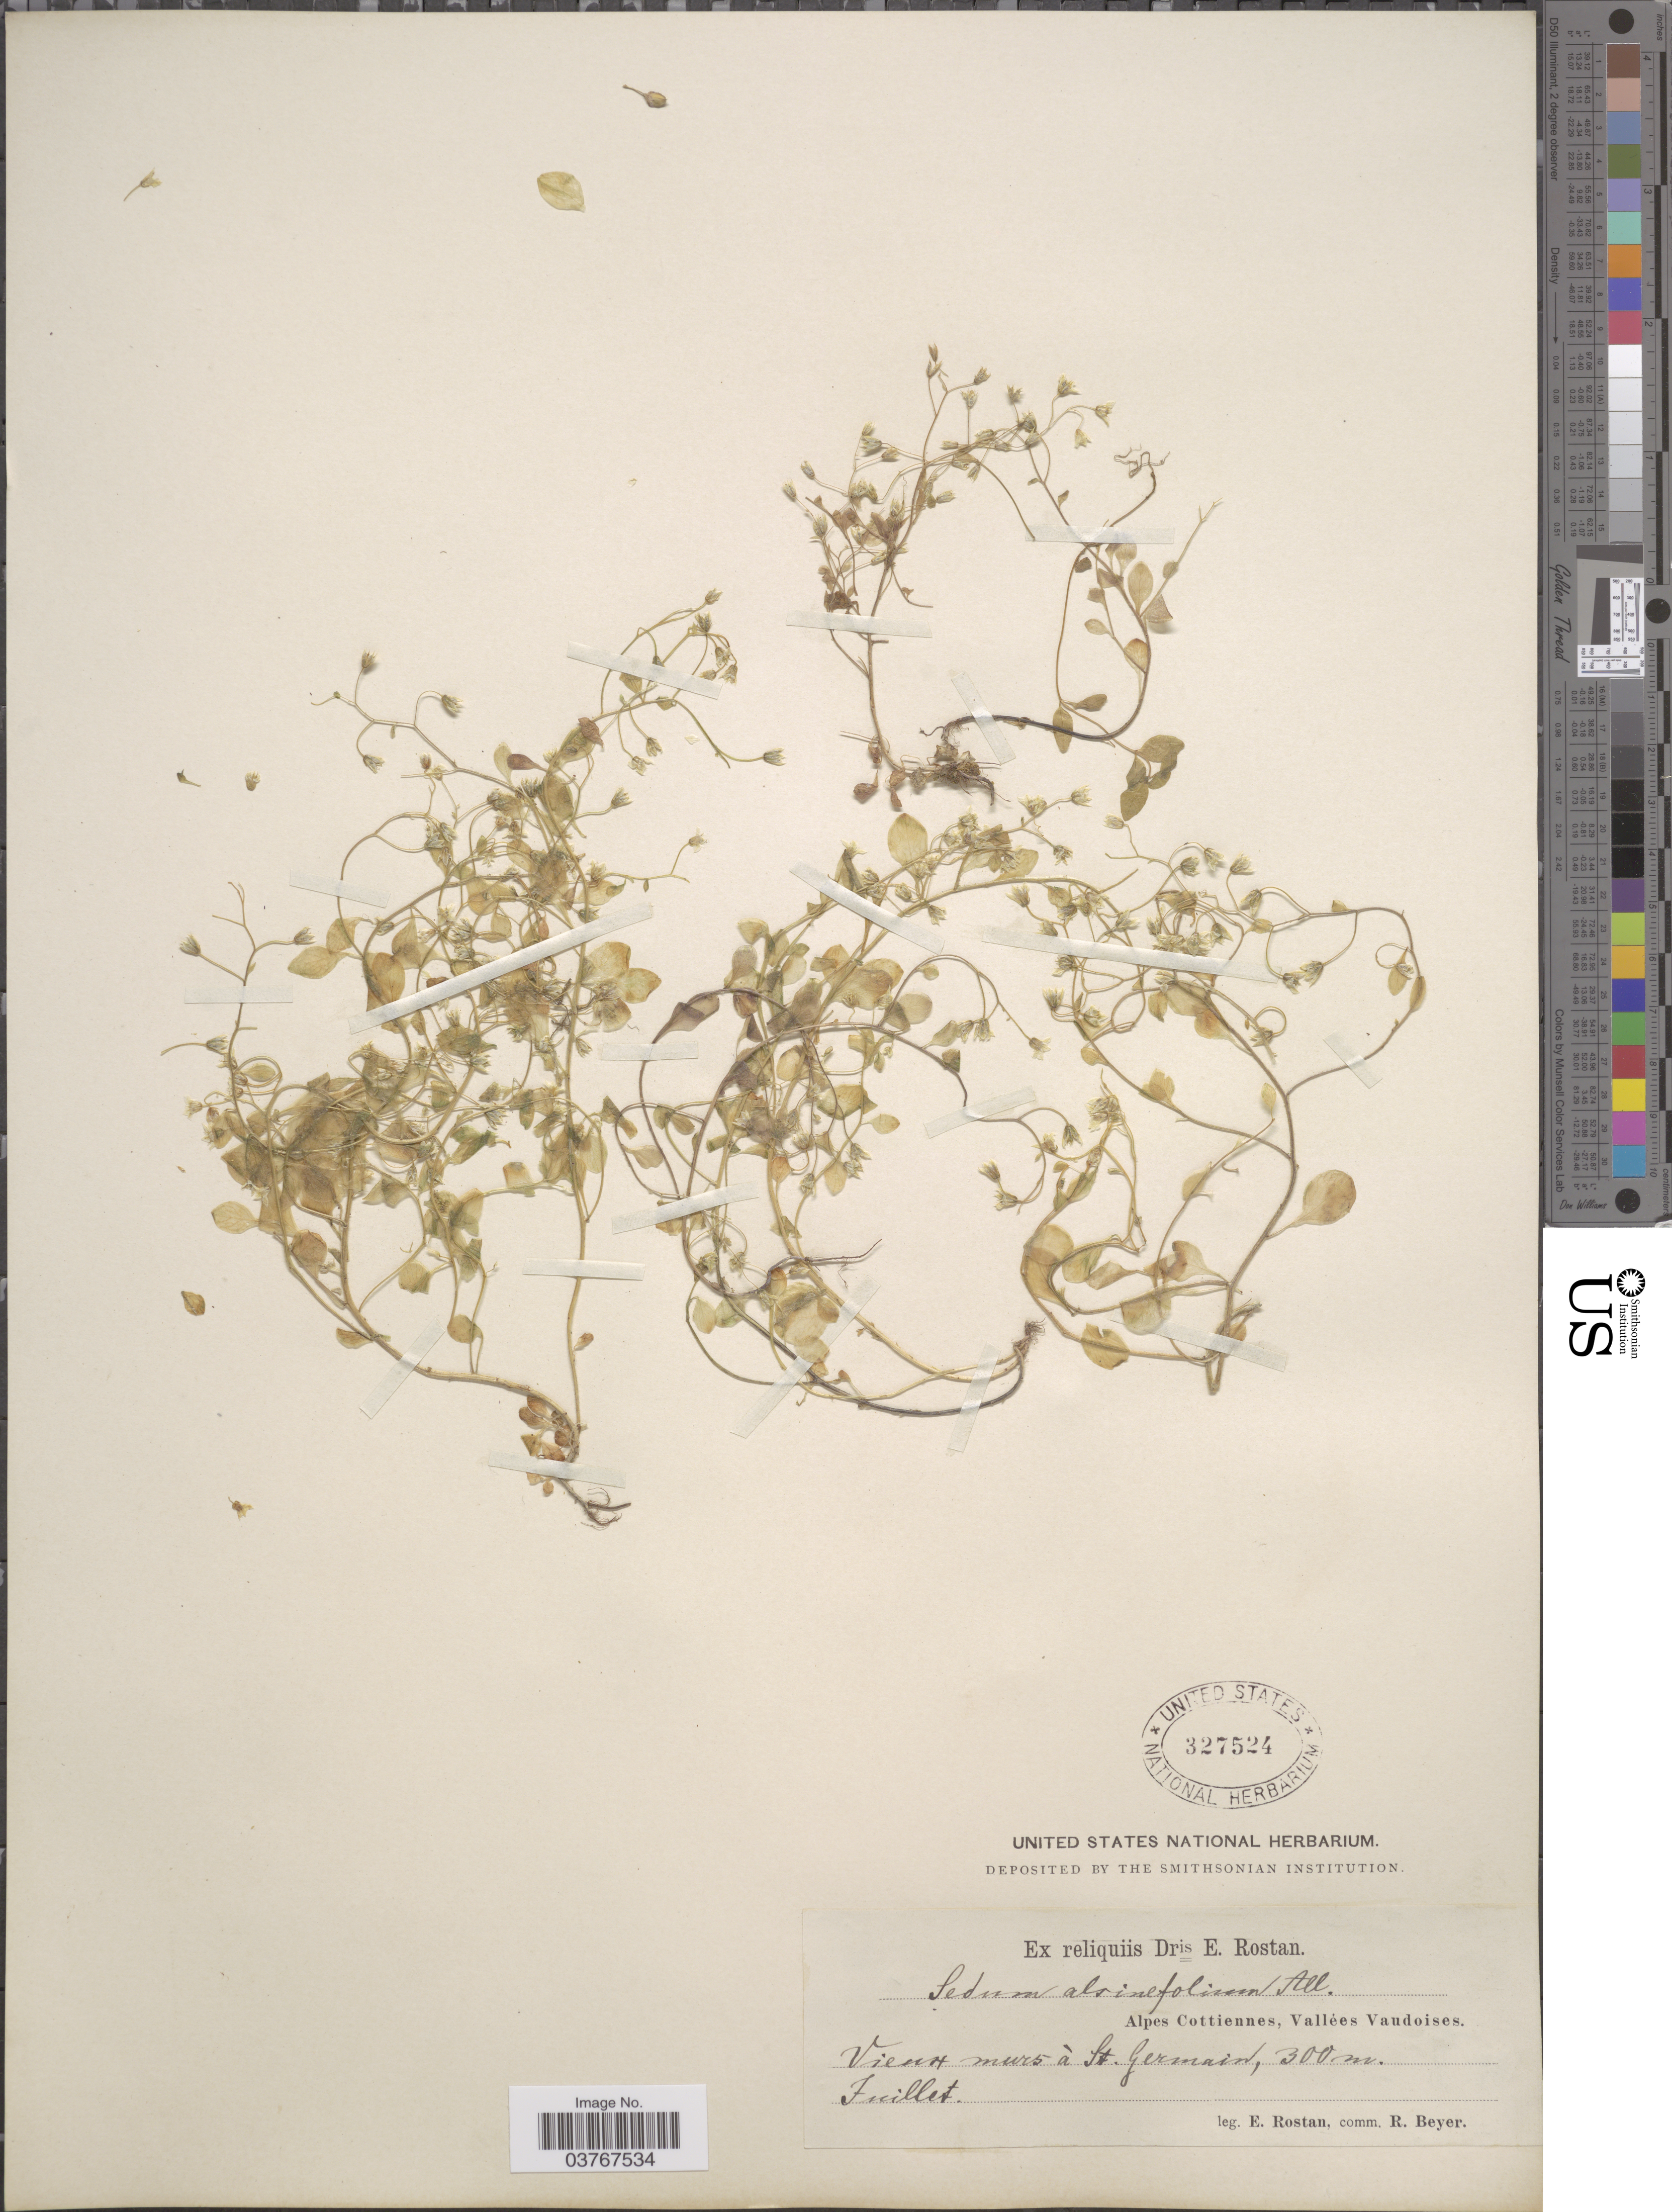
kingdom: Plantae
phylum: Tracheophyta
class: Magnoliopsida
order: Saxifragales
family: Crassulaceae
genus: Sedum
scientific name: Sedum alsinefolium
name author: All.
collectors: E. Rostan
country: Italy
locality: Alpes Cottiennes, Vallées Vaudoises. Vient [interpreted] murs á St. Germain.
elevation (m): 300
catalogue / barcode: US 327524